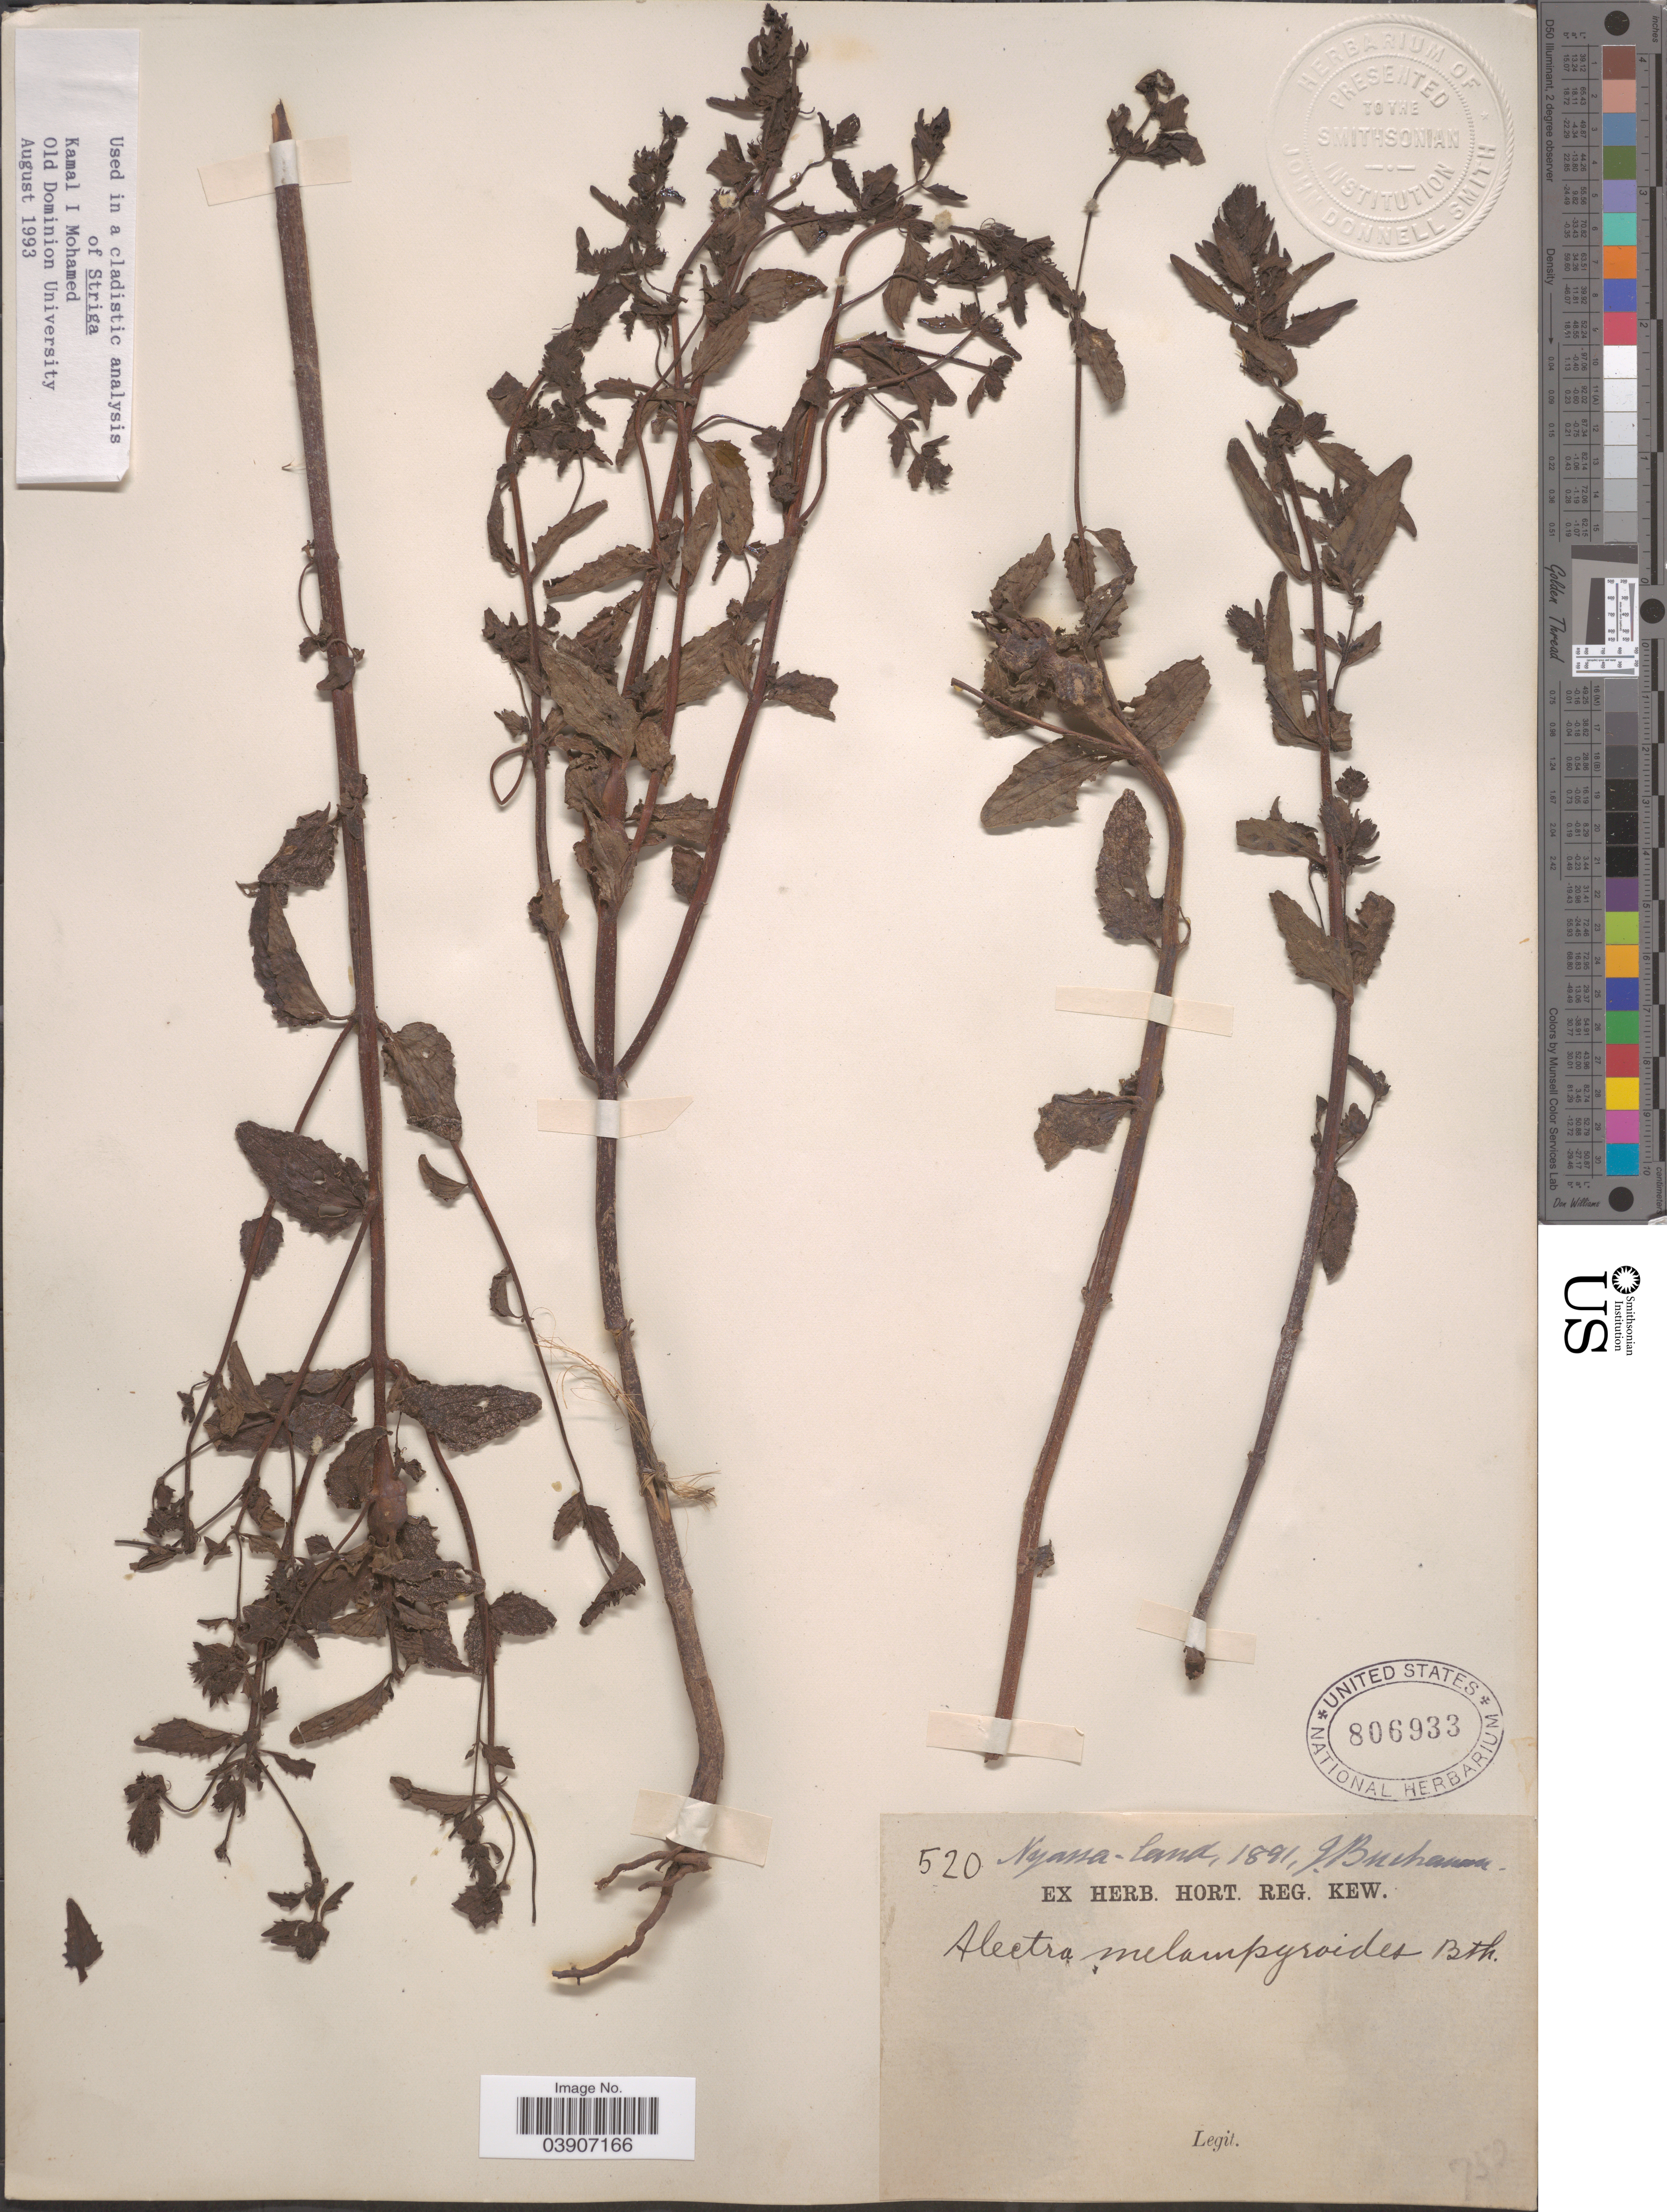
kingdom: Plantae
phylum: Tracheophyta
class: Magnoliopsida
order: Lamiales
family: Orobanchaceae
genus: Alectra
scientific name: Alectra melampyroides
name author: (Rich.) Kuntze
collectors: J. Buchanan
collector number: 520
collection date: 1891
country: Malawi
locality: Nyassa-land.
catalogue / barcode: US 806933